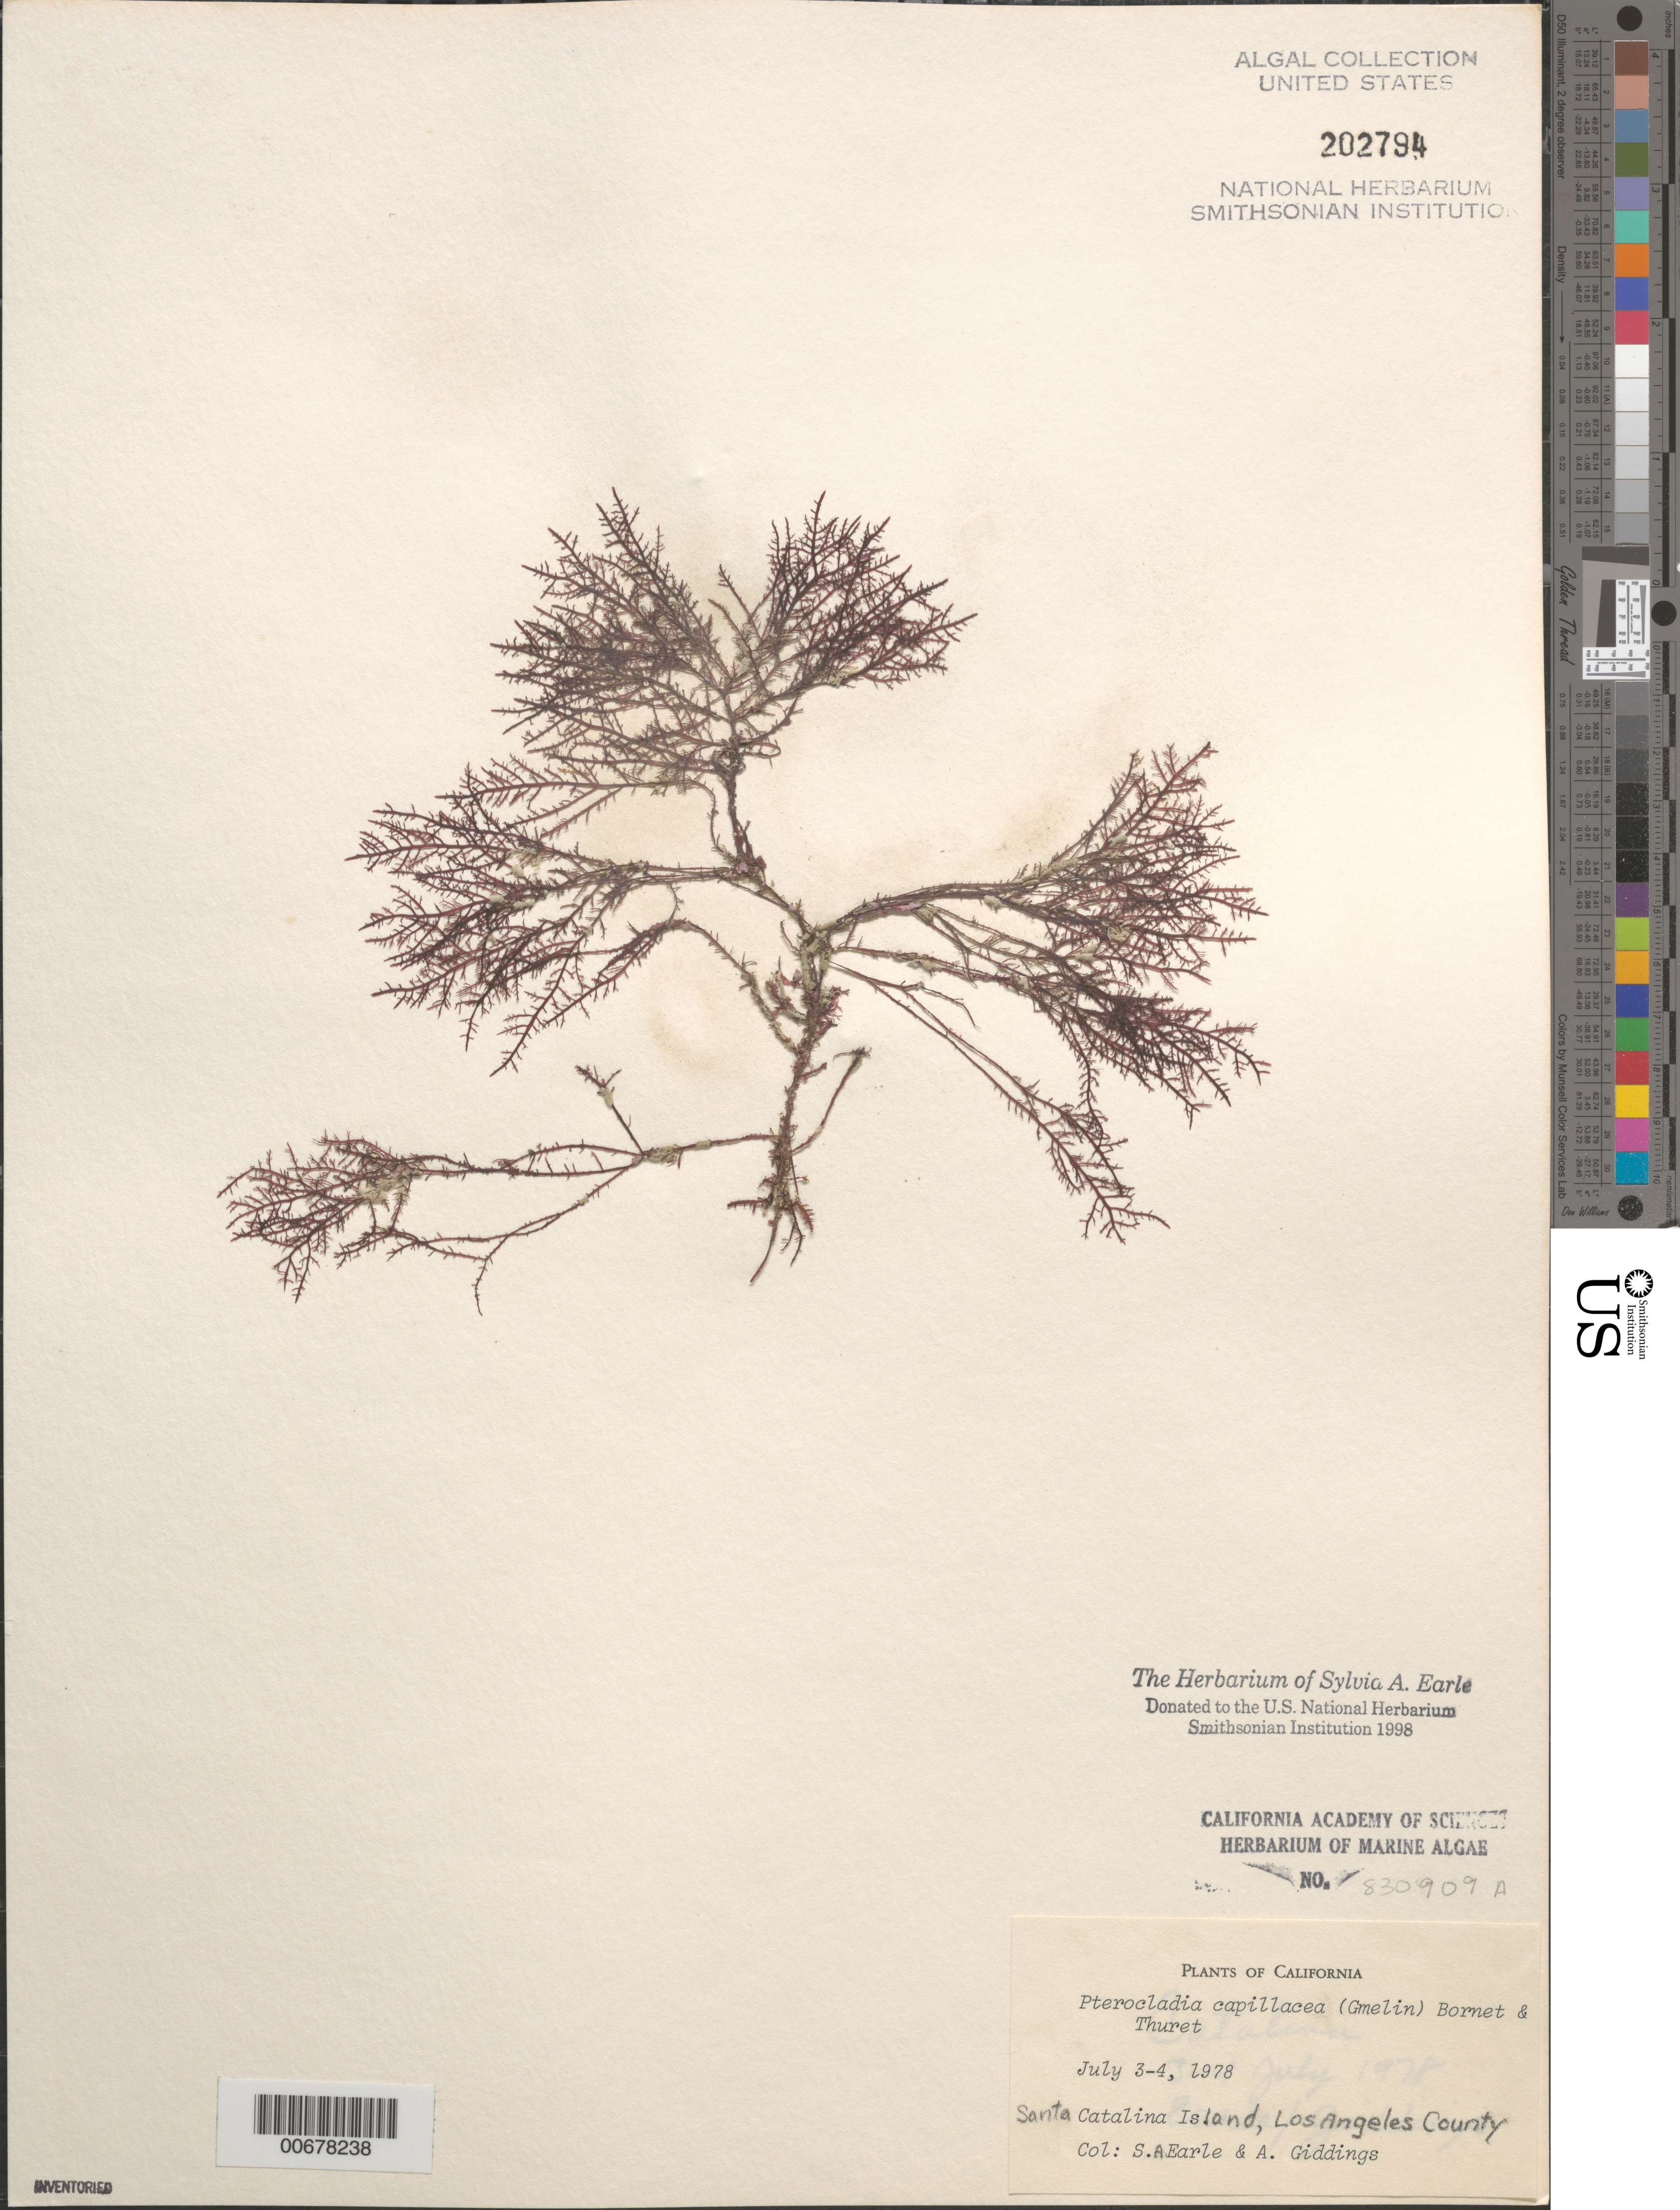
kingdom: Plantae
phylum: Rhodophyta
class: Florideophyceae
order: Gelidiales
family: Pterocladiaceae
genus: Pterocladiella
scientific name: Pterocladiella capillacea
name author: (S.G. Gmel.) Santelices & Hommers.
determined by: Algae name updating Project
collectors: S. A. Earle & A. Giddings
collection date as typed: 03 Jul 1978 to 04 Jul 1978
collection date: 1978-07-03/1978-07-04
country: United States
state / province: California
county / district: Los Angeles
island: Santa Catalina Island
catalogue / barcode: US 202794